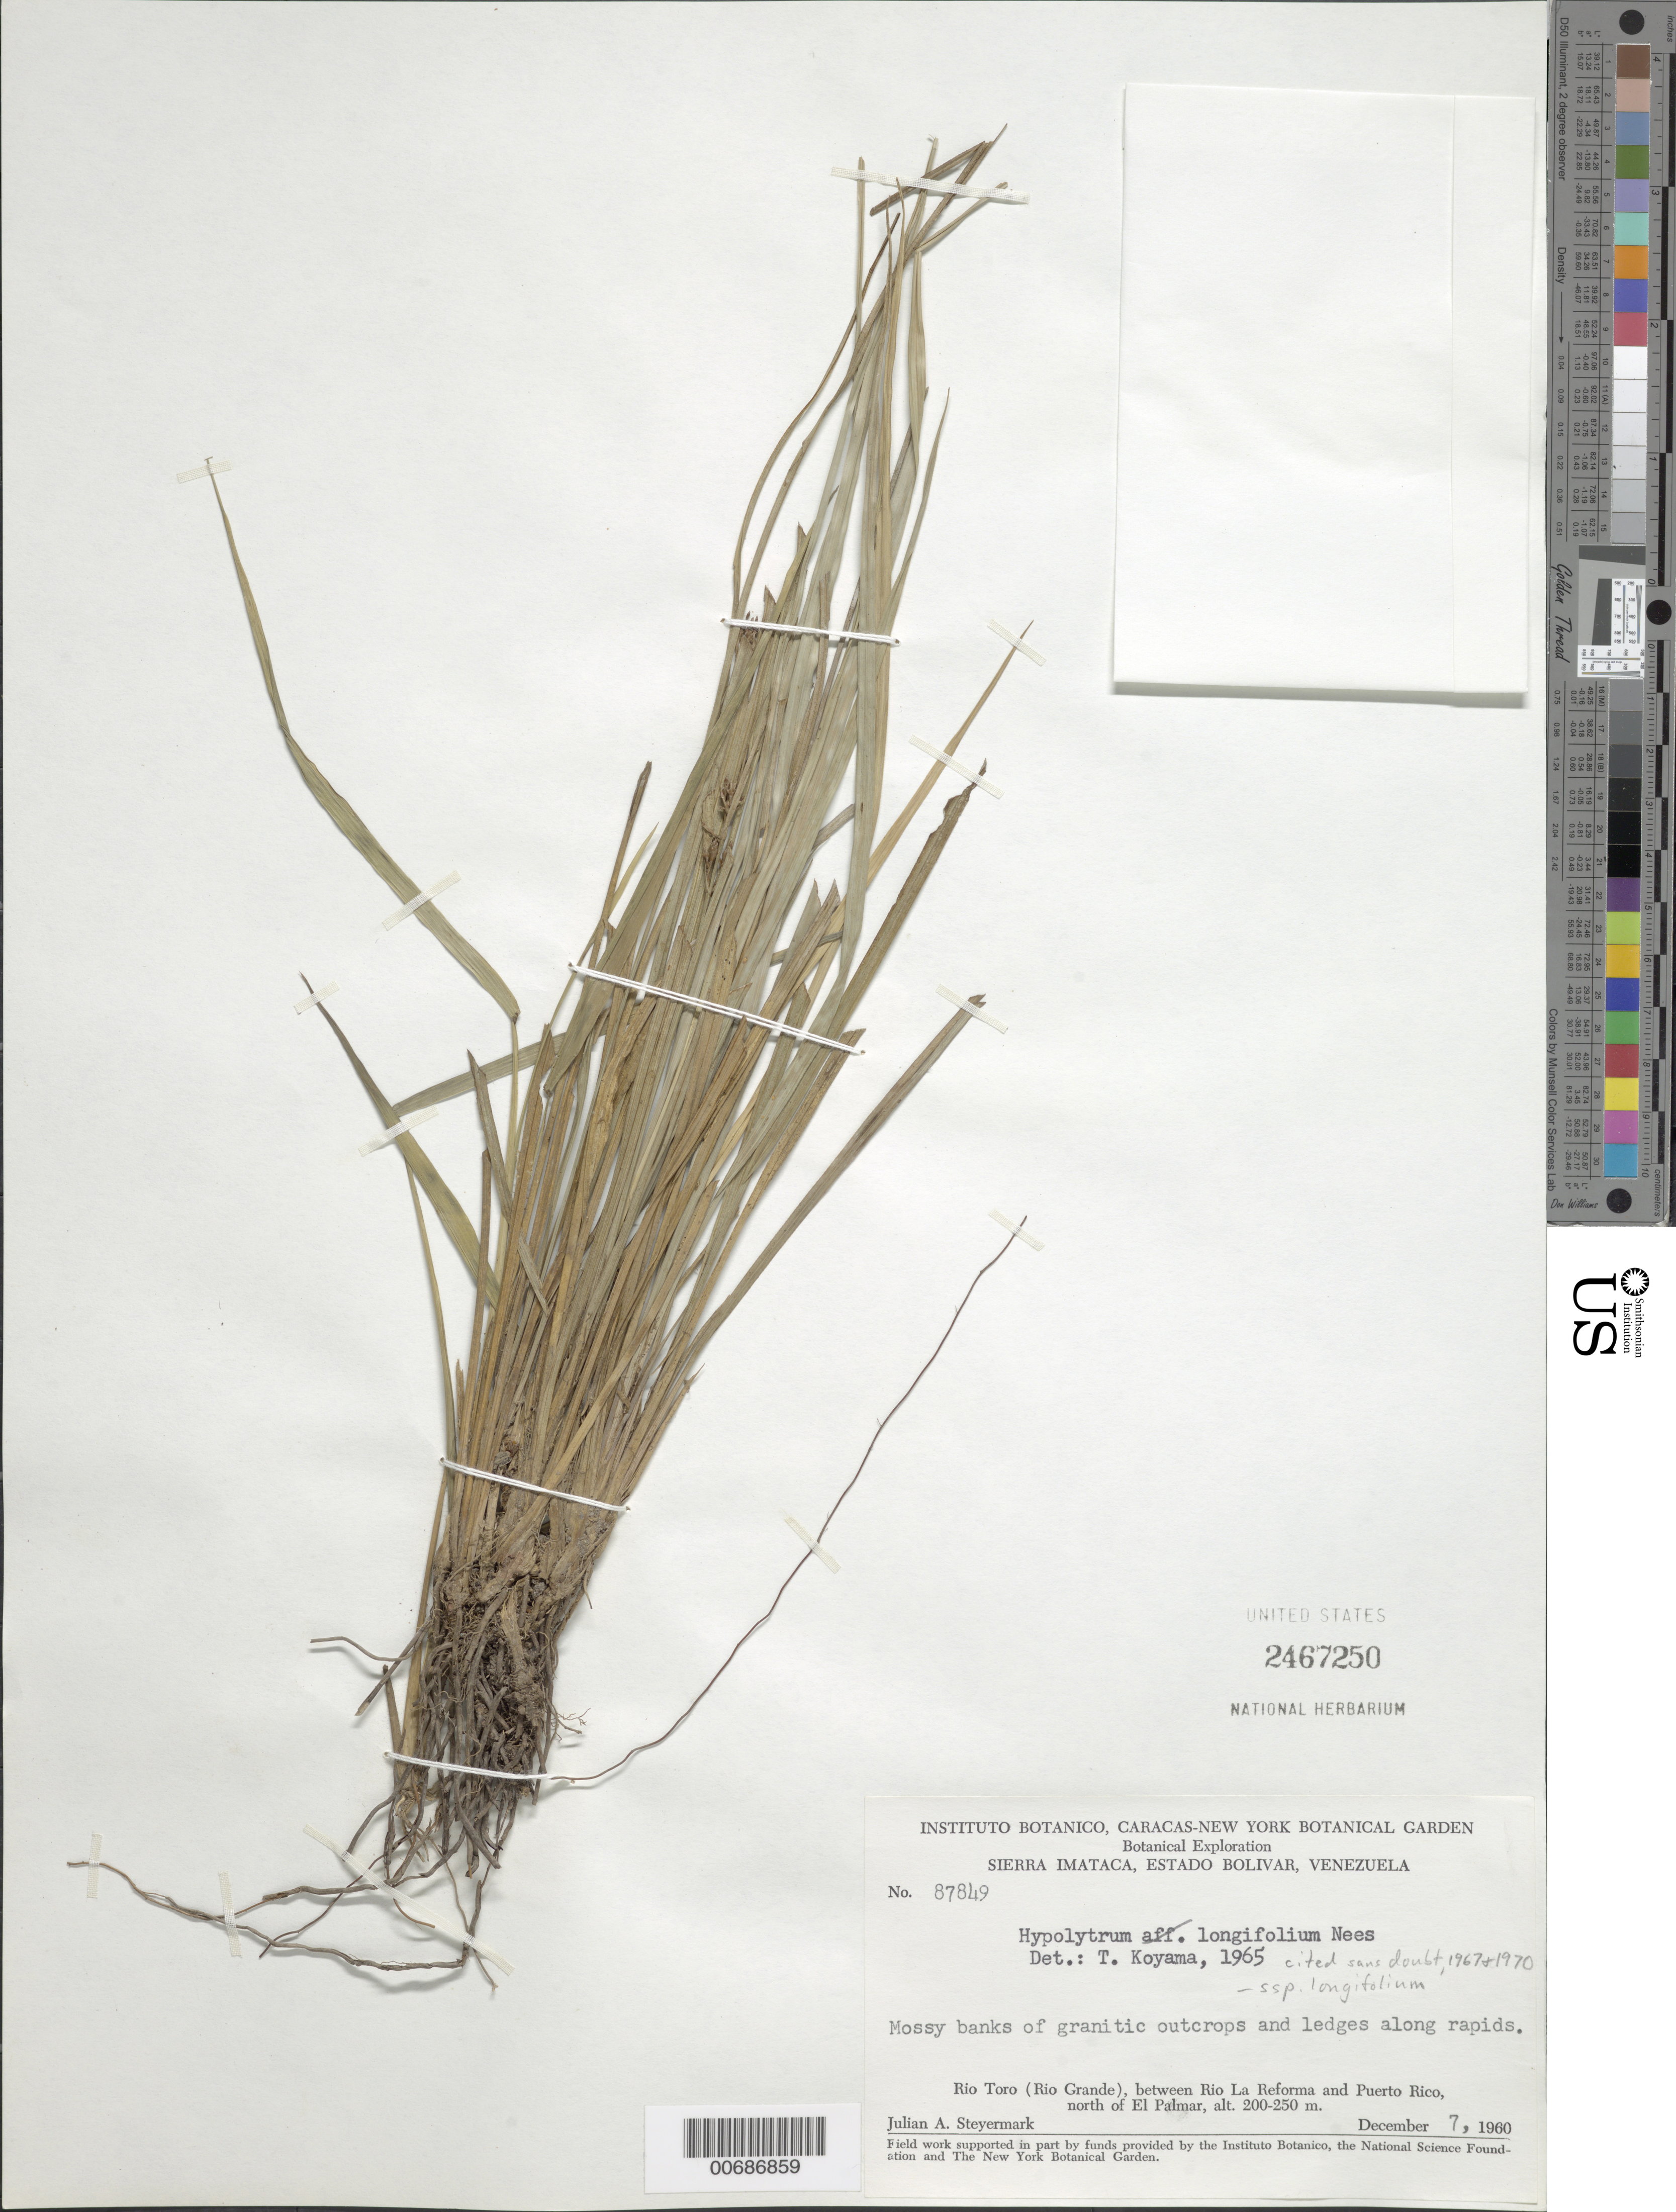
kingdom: Plantae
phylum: Tracheophyta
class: Liliopsida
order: Poales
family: Cyperaceae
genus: Hypolytrum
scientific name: Hypolytrum longifolium subsp. longifolium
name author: (Rich.) Nees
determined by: Koyama, Tetsuo M.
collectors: J. Steyermark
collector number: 87849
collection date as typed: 7-Dec-60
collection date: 1960-12-07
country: Venezuela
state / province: Bolívar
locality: Sierra Imataca; Río Toro (Río Grande), between Río La Reforma and Puerto Rico, N of El Palmar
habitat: Granitic outcrops & ledges along rapids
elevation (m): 200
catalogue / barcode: US 2467250